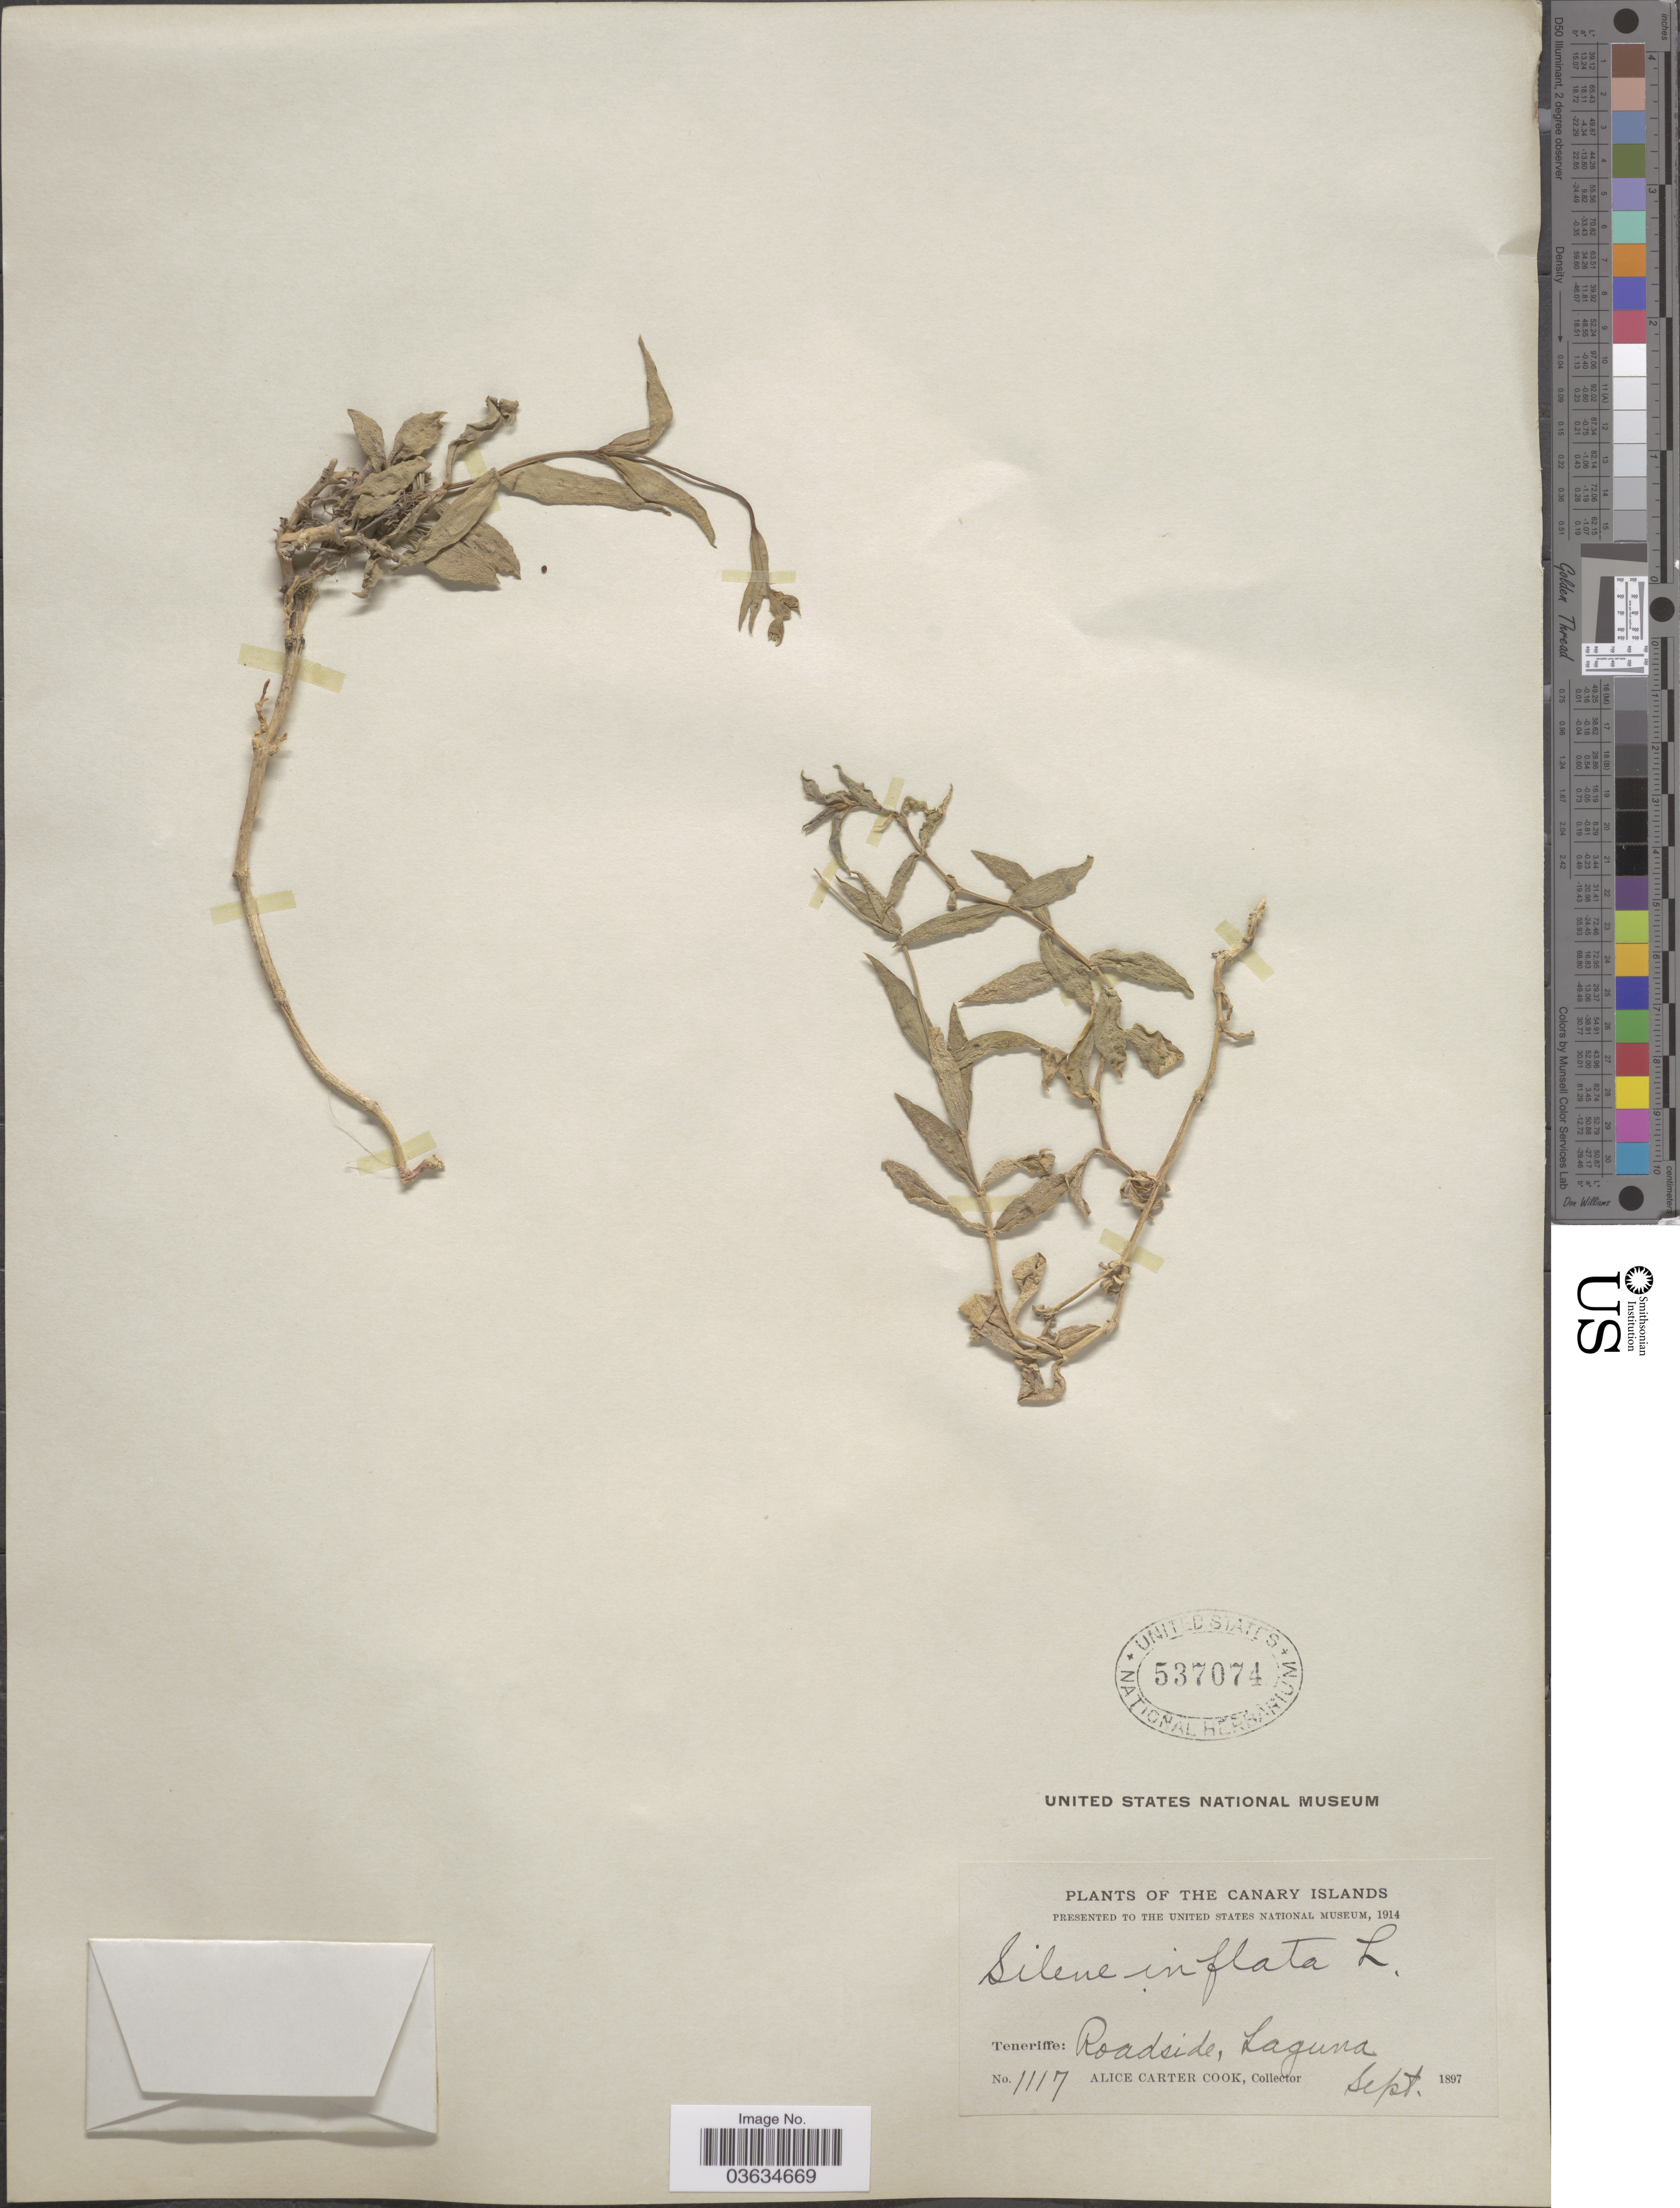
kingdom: Plantae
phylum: Tracheophyta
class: Magnoliopsida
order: Caryophyllales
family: Caryophyllaceae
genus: Silene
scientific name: Silene inflata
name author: Sm.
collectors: Alice C. Cook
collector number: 1117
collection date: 1897-09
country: Spain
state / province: Canarias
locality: The Canary Islands. Teneriffe: Roadside, Laguna.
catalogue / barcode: US 537074